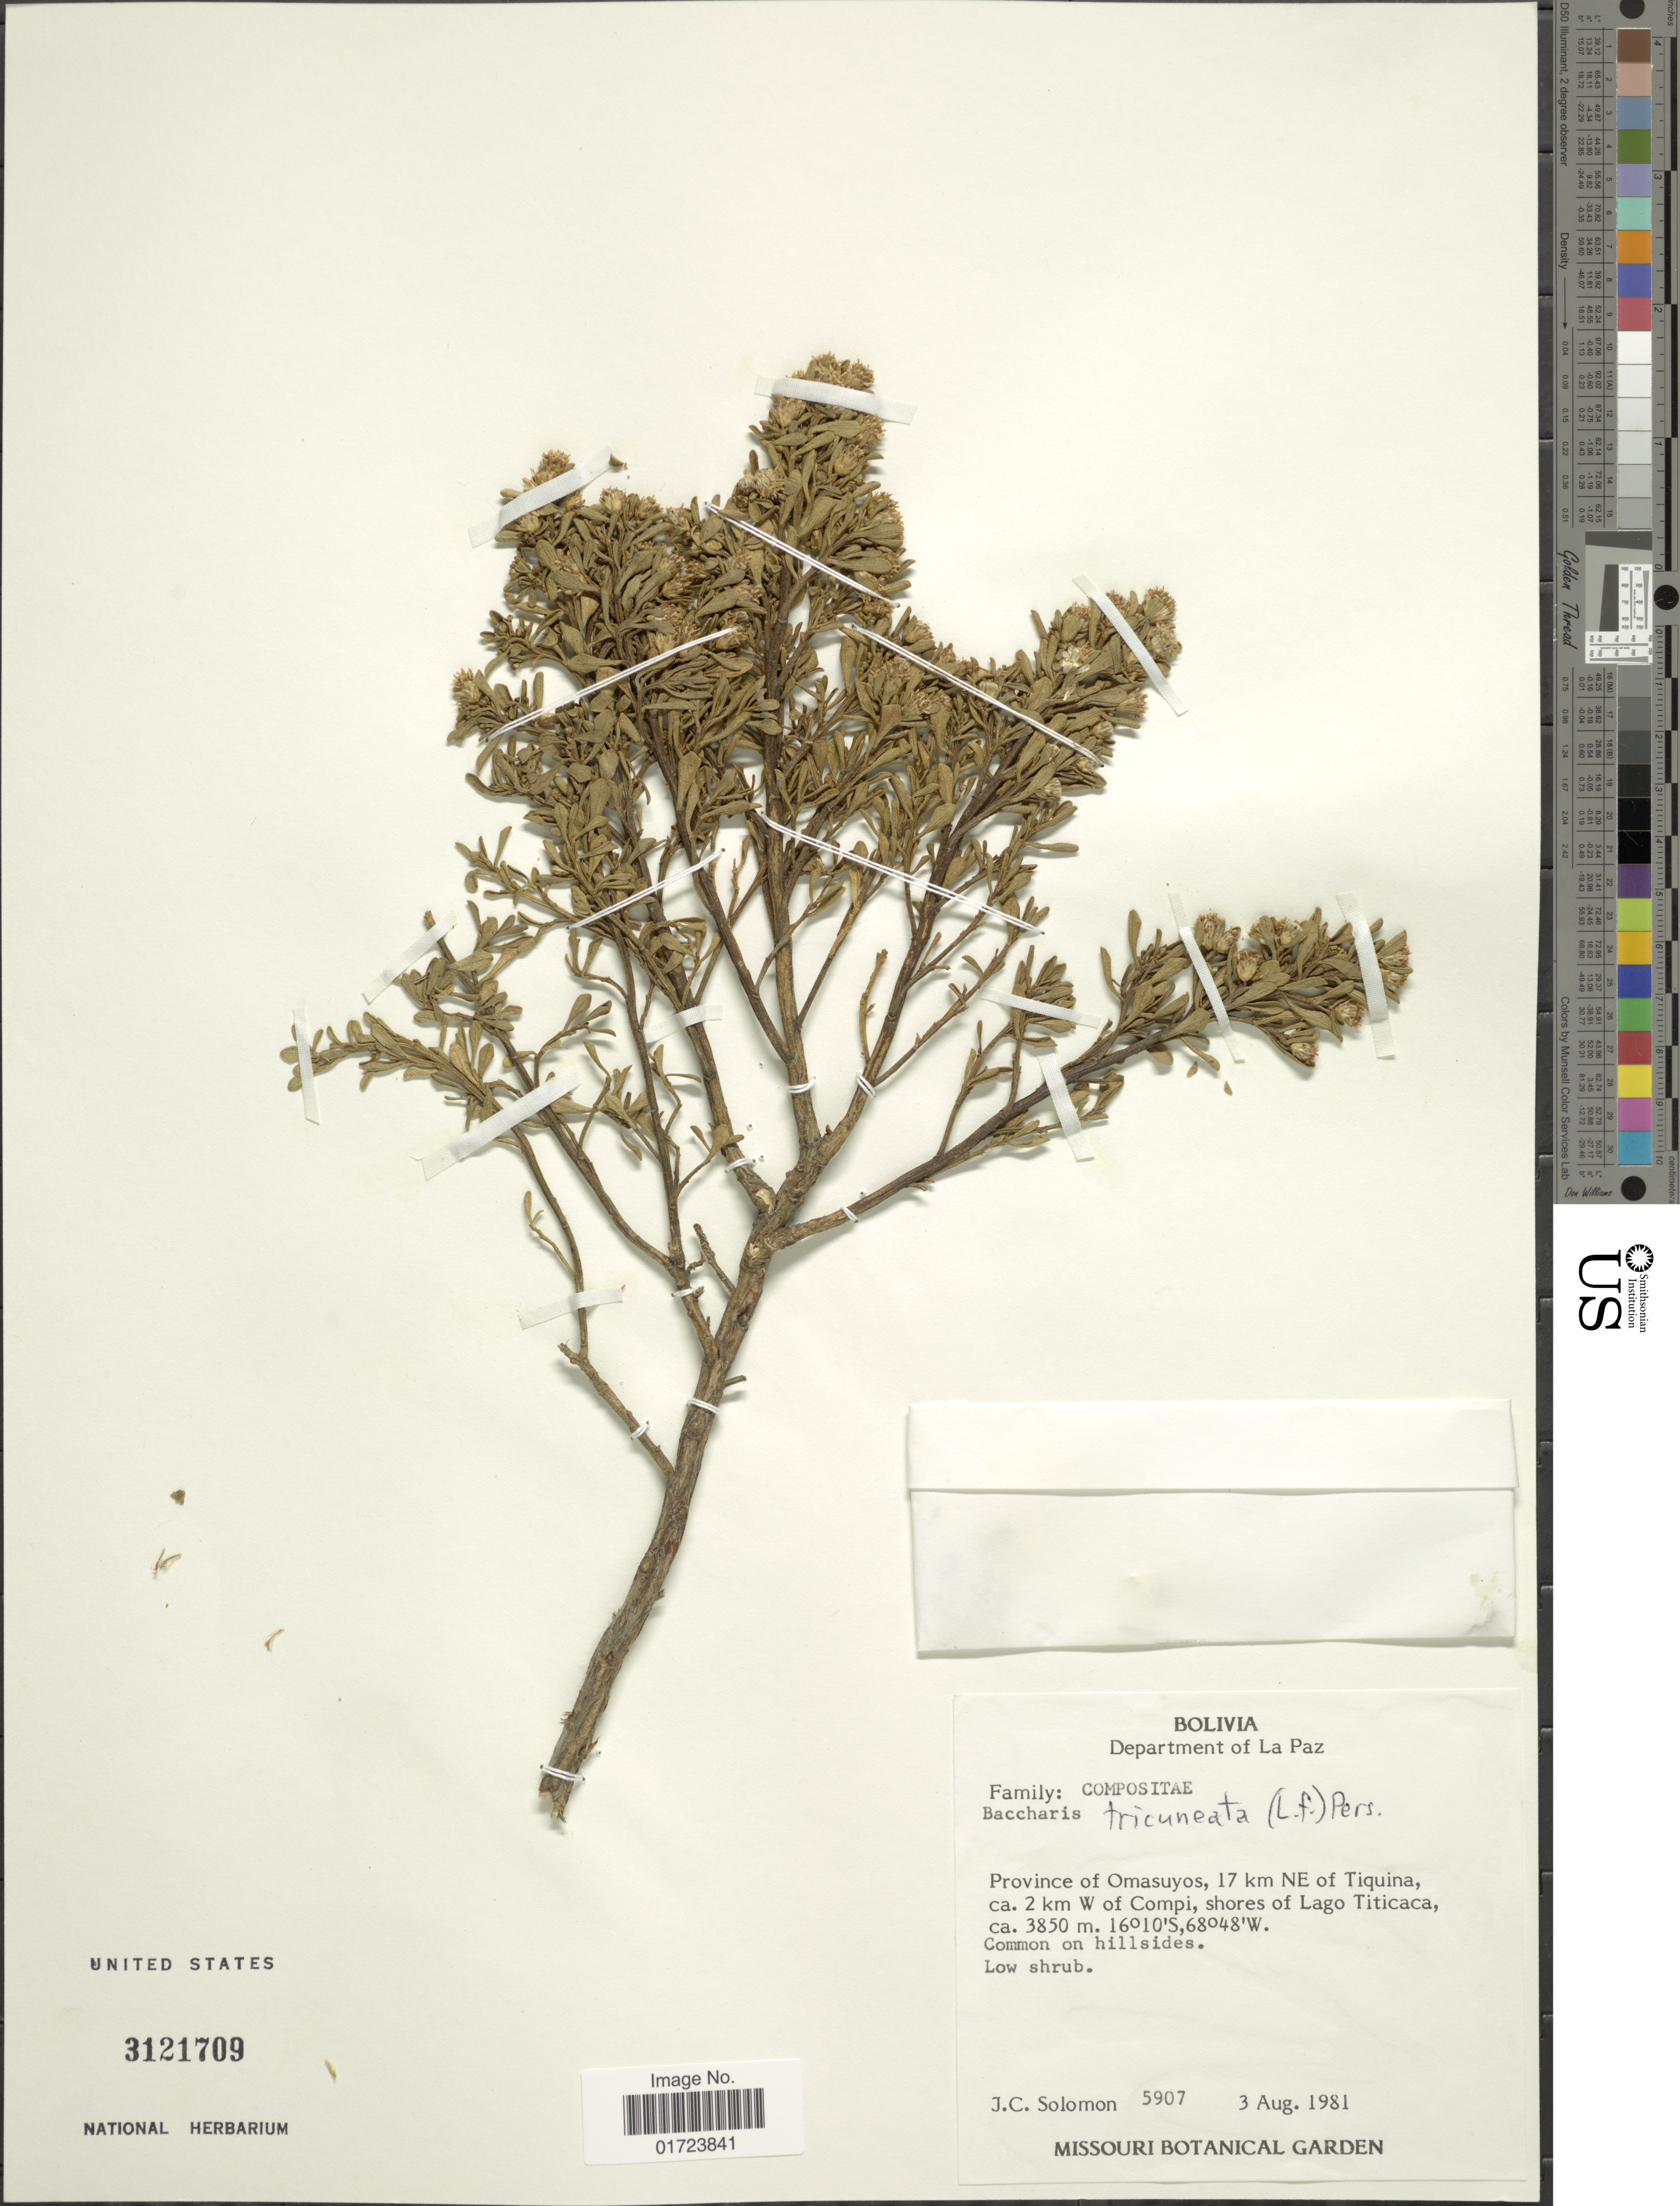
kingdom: Plantae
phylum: Tracheophyta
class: Magnoliopsida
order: Asterales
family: Asteraceae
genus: Baccharis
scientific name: Baccharis tricuneata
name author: (L. f.) Pers.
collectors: J. C. Solomon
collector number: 5907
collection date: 1981-08-03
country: Bolivia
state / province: La Paz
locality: Department of La Paz. Province of Omasuyos, 17 km NE of Tiquina, ca. 2 km W of Compi, shores of Lago Titicaca.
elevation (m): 3850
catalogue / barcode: US 3121709